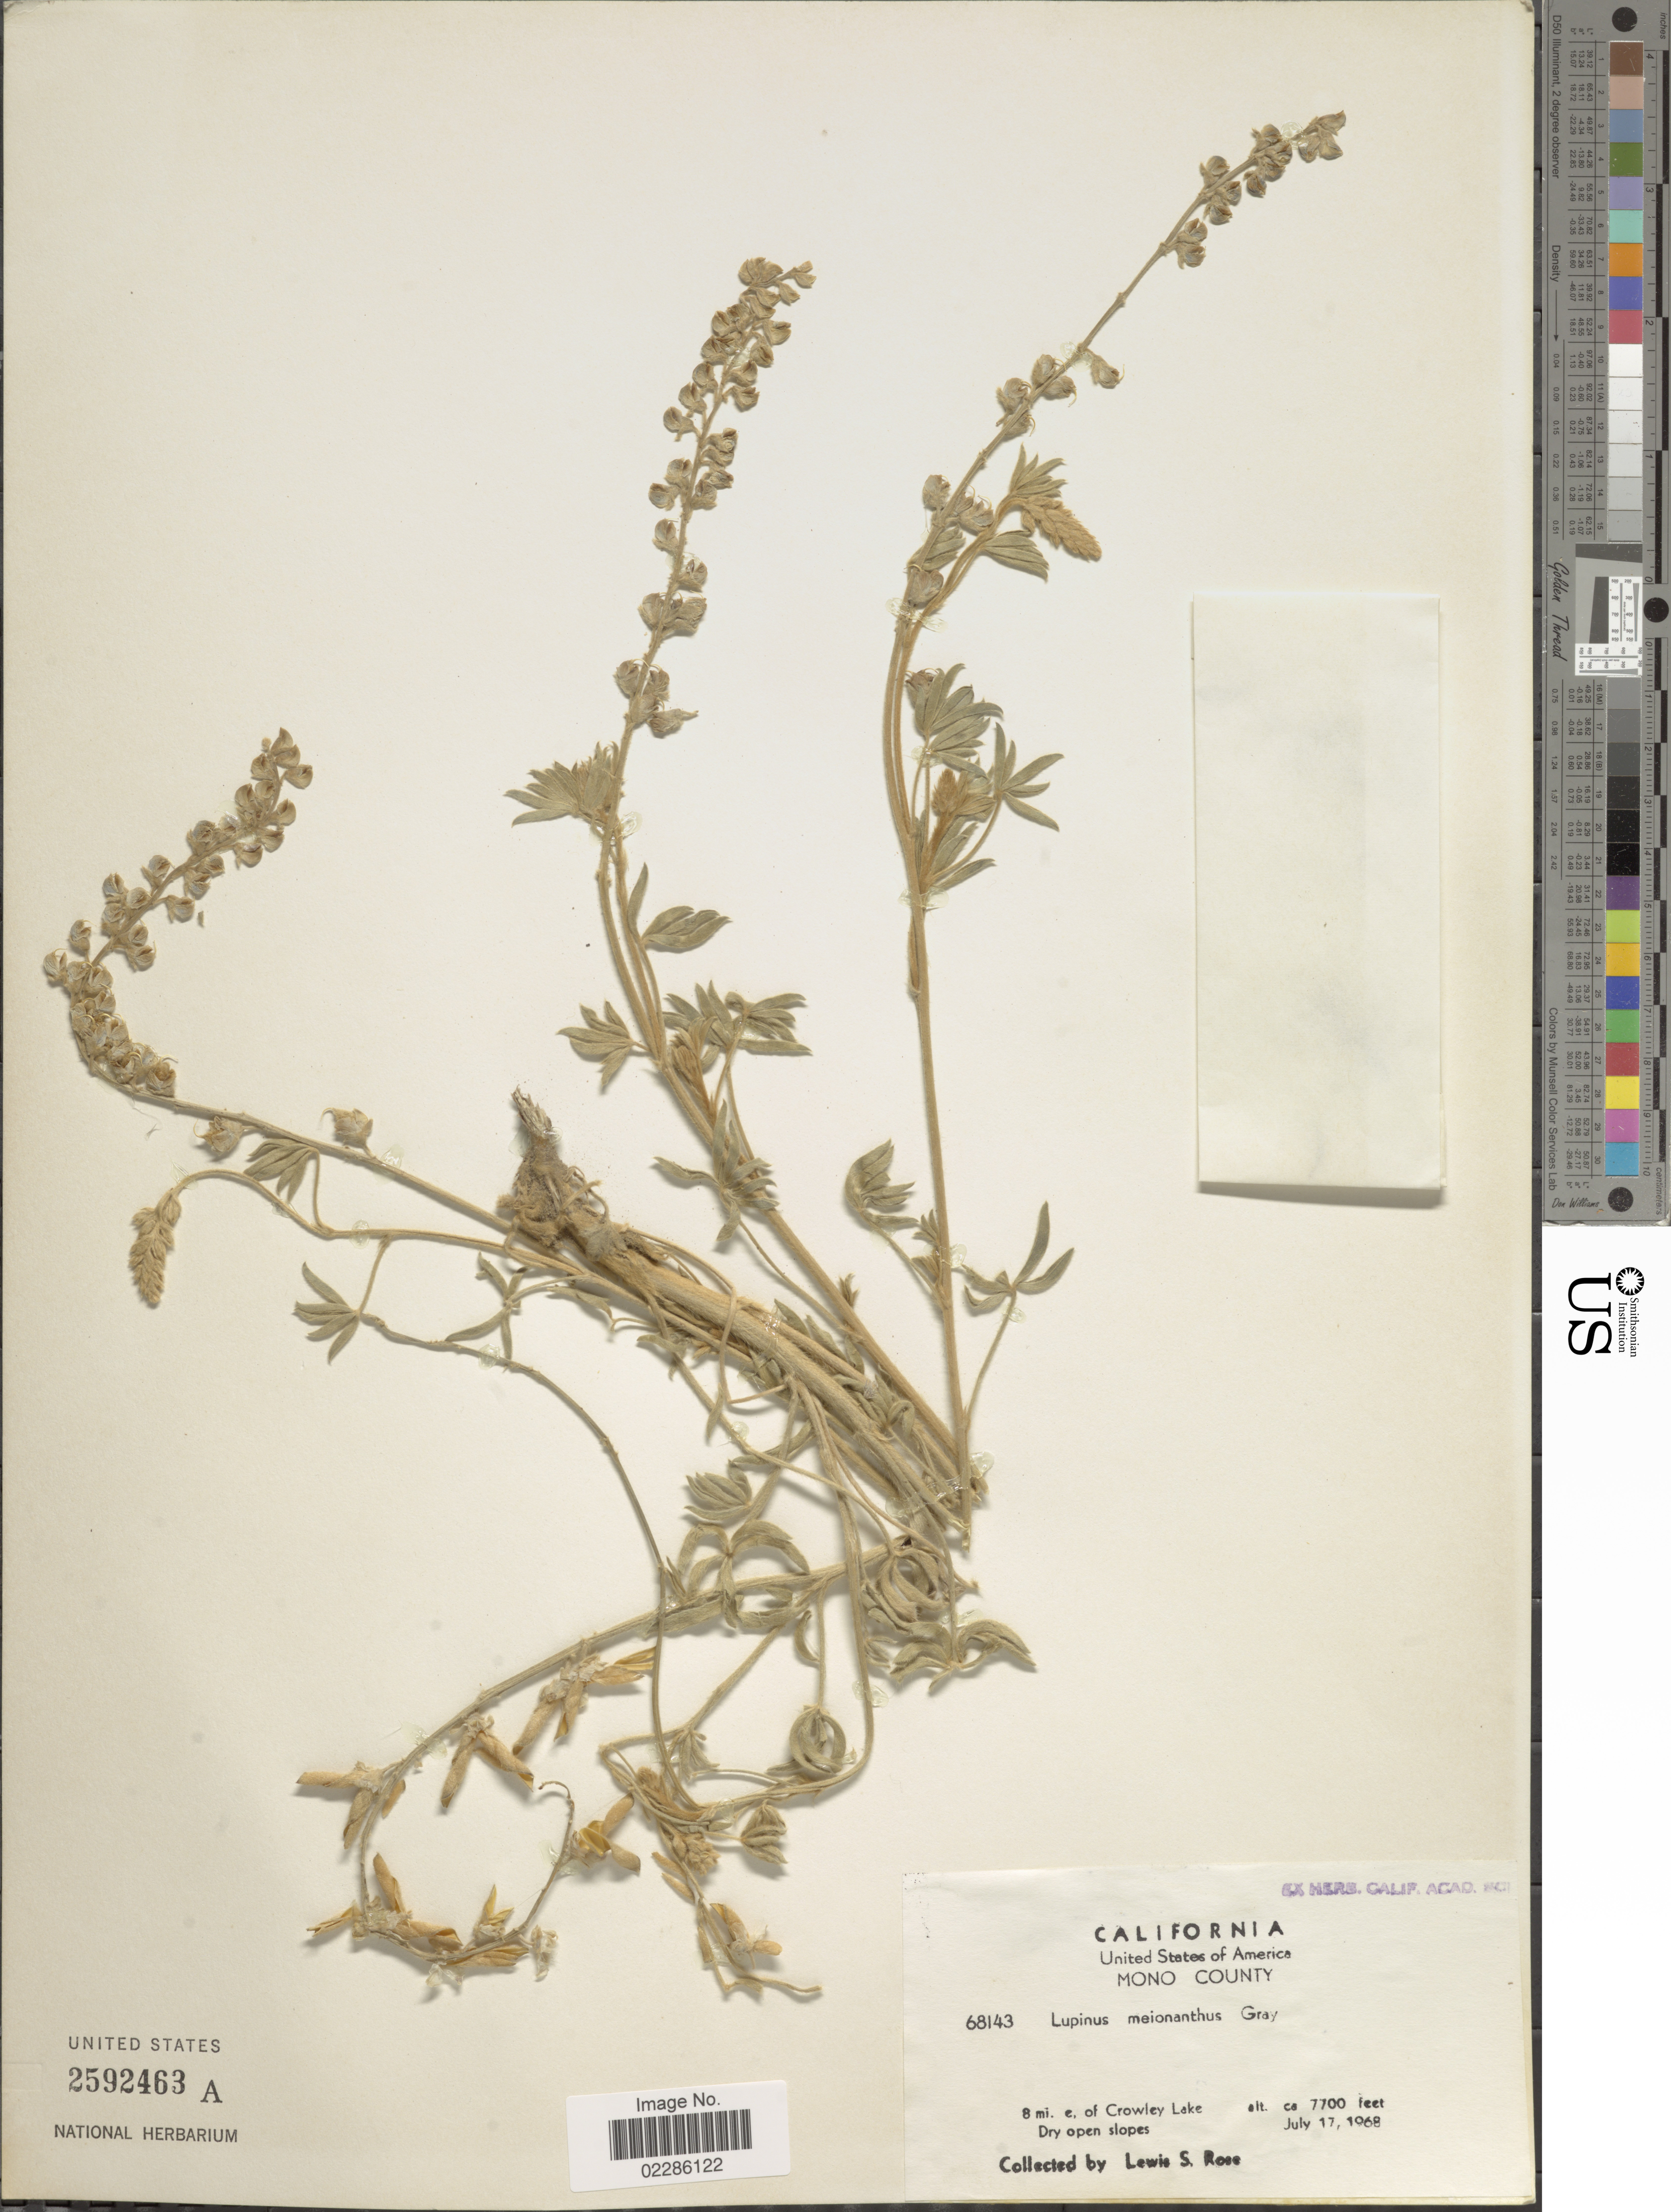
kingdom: Plantae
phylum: Tracheophyta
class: Magnoliopsida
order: Fabales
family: Fabaceae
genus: Lupinus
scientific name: Lupinus meionanthus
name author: A. Gray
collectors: L. S. Rose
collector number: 68143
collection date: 1968-07-17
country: United States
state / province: California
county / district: Mono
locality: Mono County, 8 mi. e of Crowley Lake, Dry open slopes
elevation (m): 2347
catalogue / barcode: US 2592463A